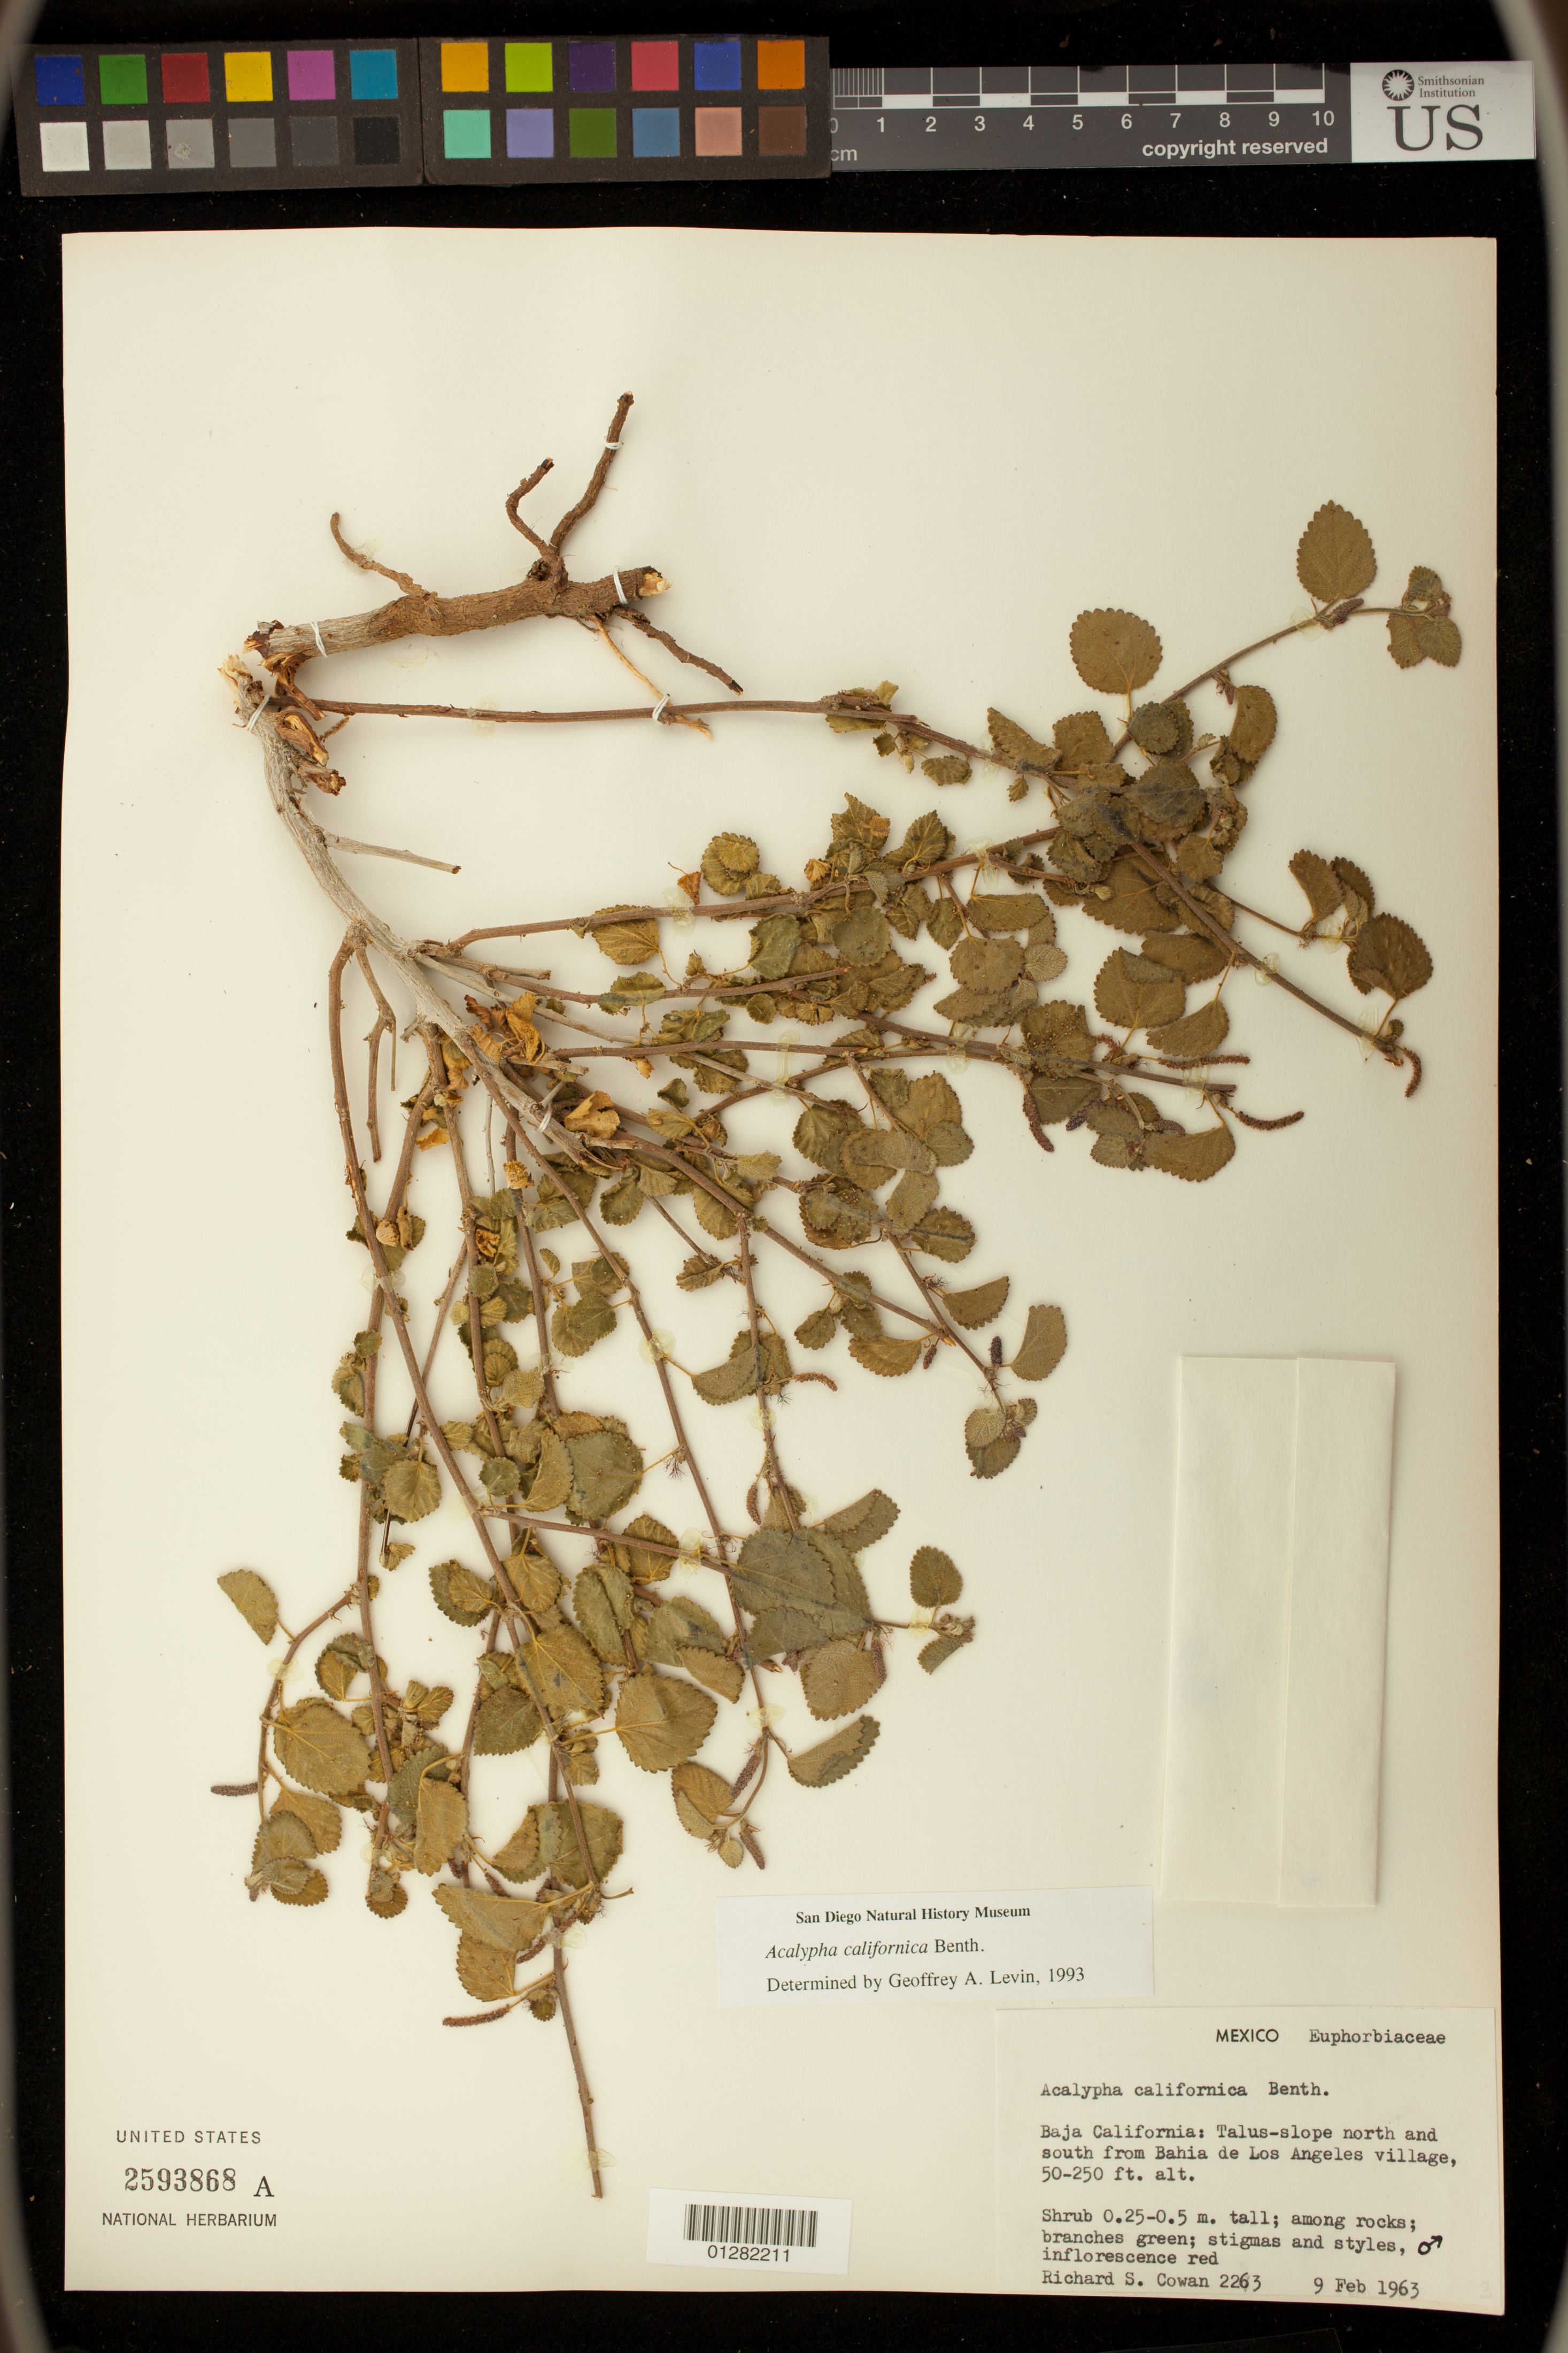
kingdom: Plantae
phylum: Tracheophyta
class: Magnoliopsida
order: Malpighiales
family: Euphorbiaceae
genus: Acalypha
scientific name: Acalypha californica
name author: Benth.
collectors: R. S. Cowan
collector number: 2263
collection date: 1963-02-09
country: Mexico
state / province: Baja California Norte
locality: Talus slope north and south from Bahia de Los Angeles village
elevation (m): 15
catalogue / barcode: US 2593868